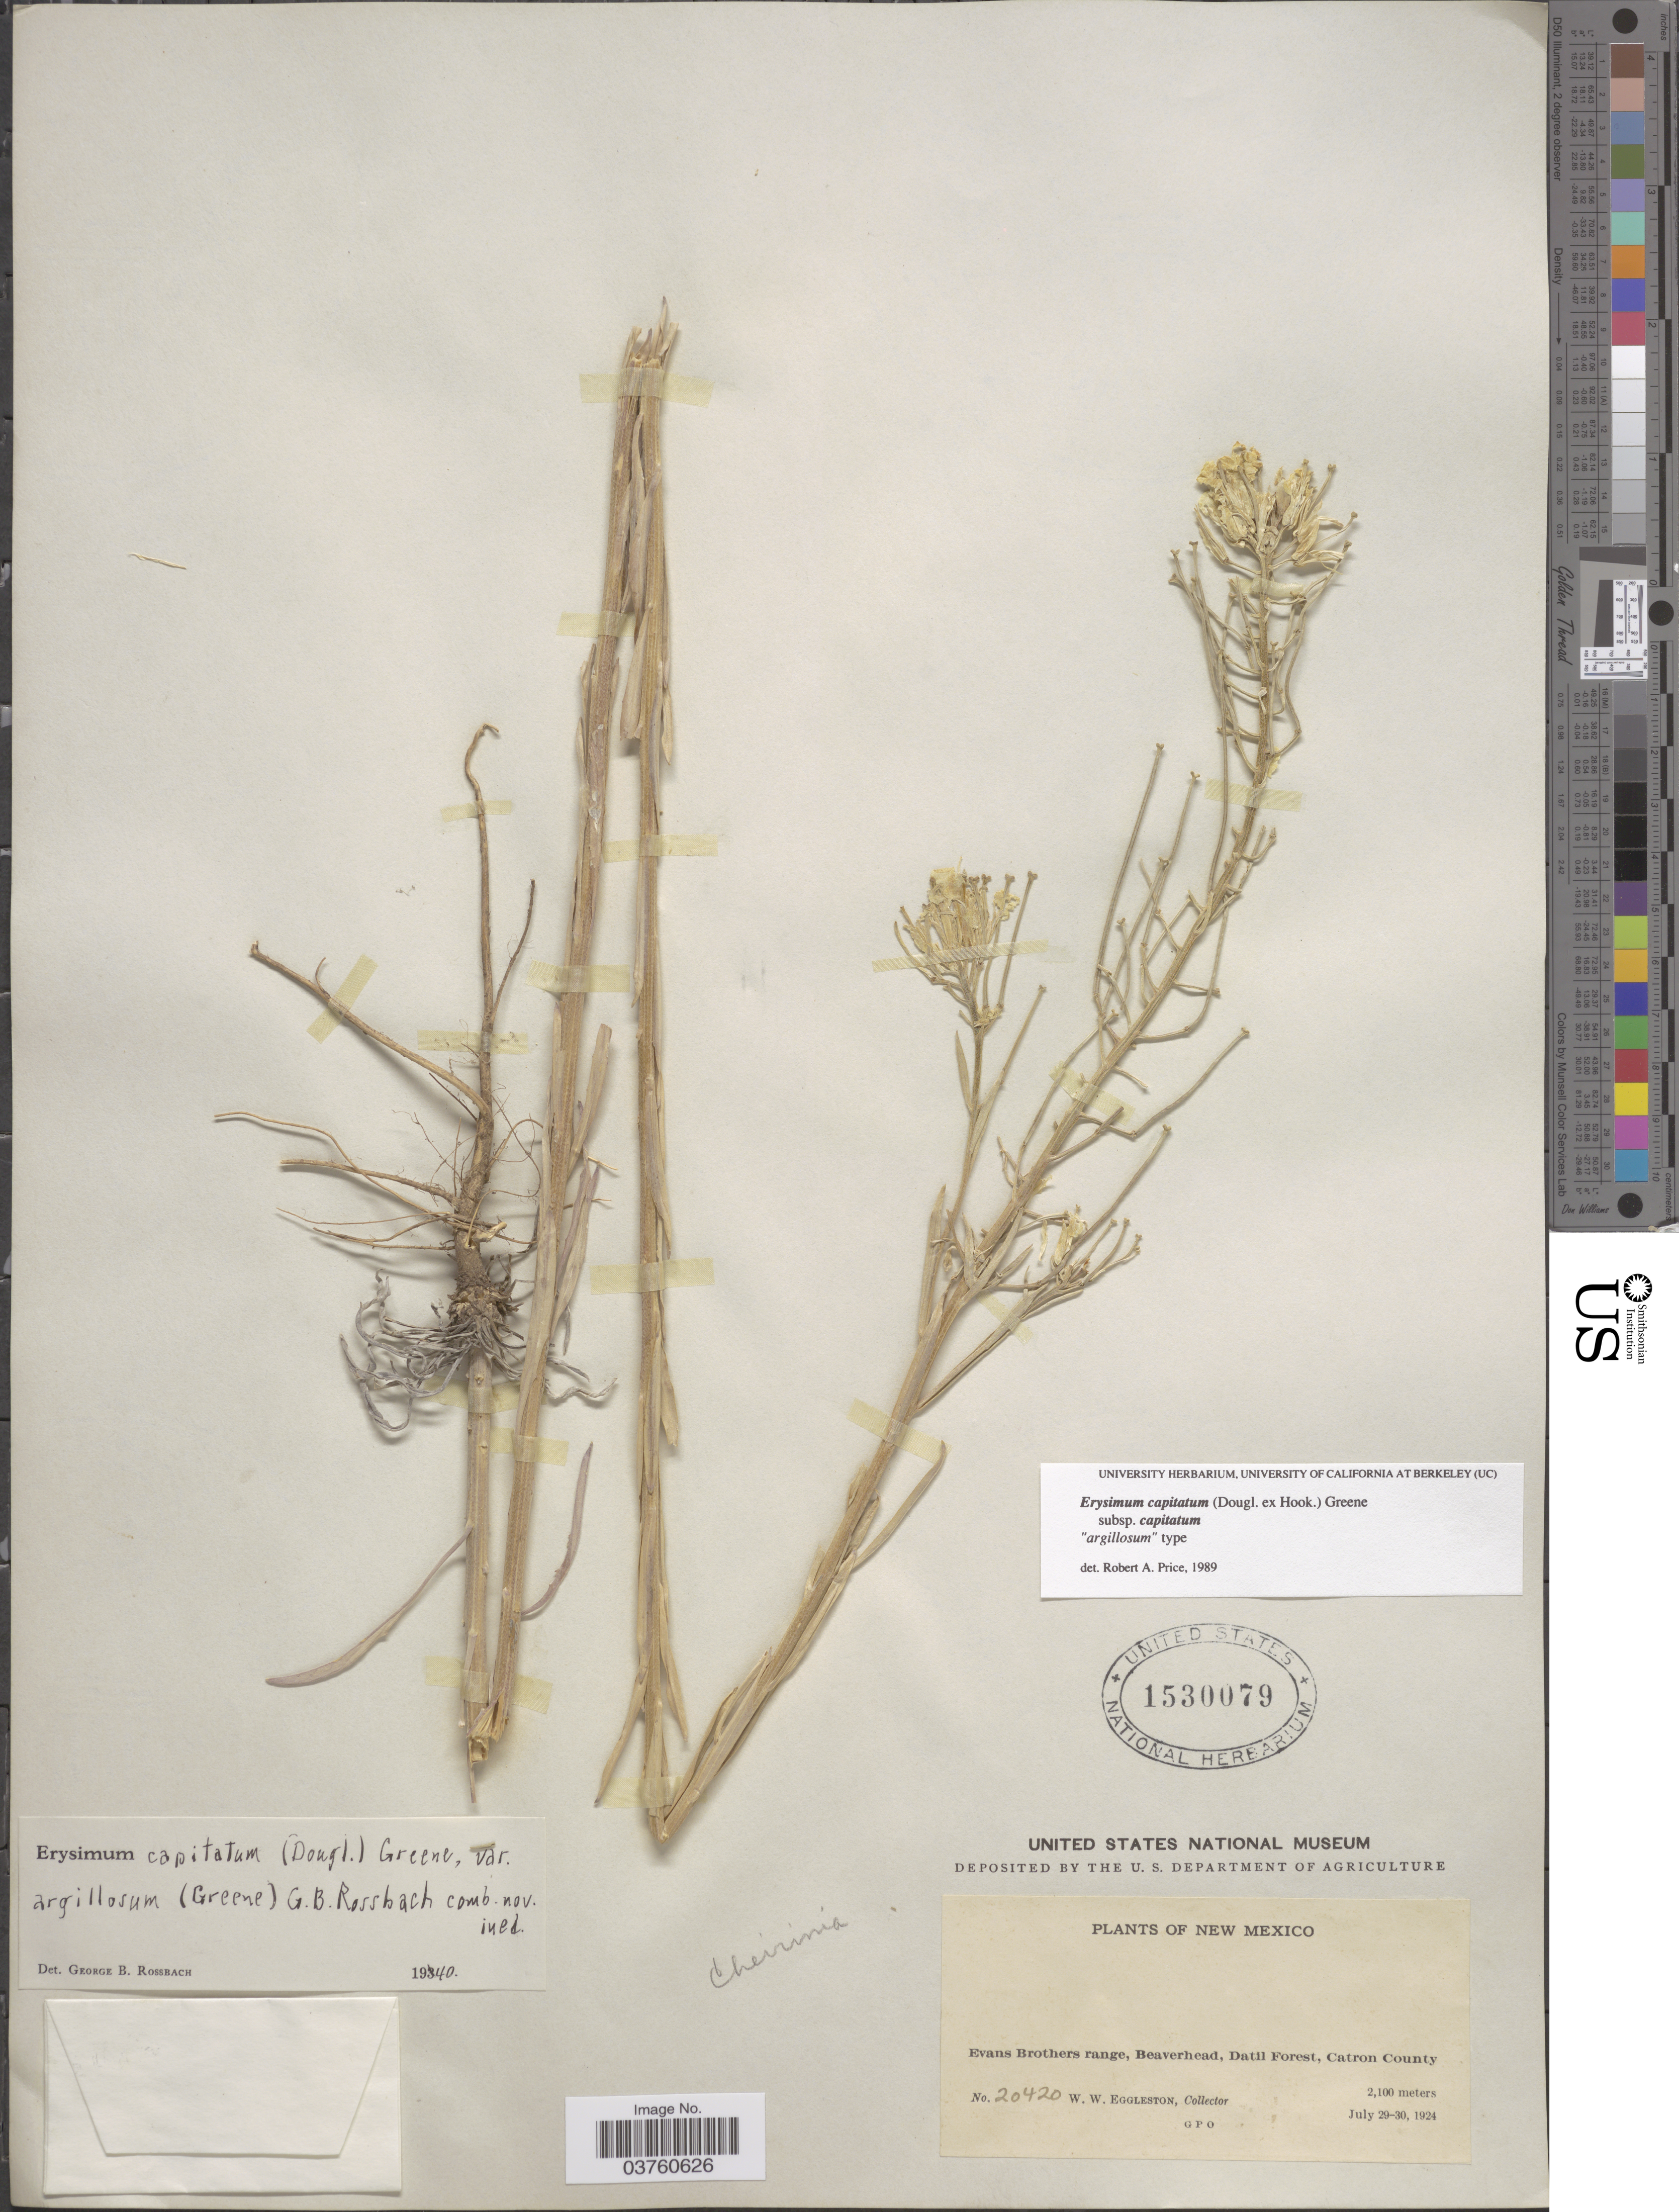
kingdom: Plantae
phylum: Tracheophyta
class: Magnoliopsida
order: Brassicales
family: Brassicaceae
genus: Erysimum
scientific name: Erysimum capitatum subsp. capitatum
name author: (Douglas ex Hook.) Greene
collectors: W. W. Eggleston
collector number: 20420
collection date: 1924-07-29/1924-07-30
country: United States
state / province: New Mexico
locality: Evans Brothers range, Beaverhead, Datil Forest, Catron County.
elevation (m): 2100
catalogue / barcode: US 1530079